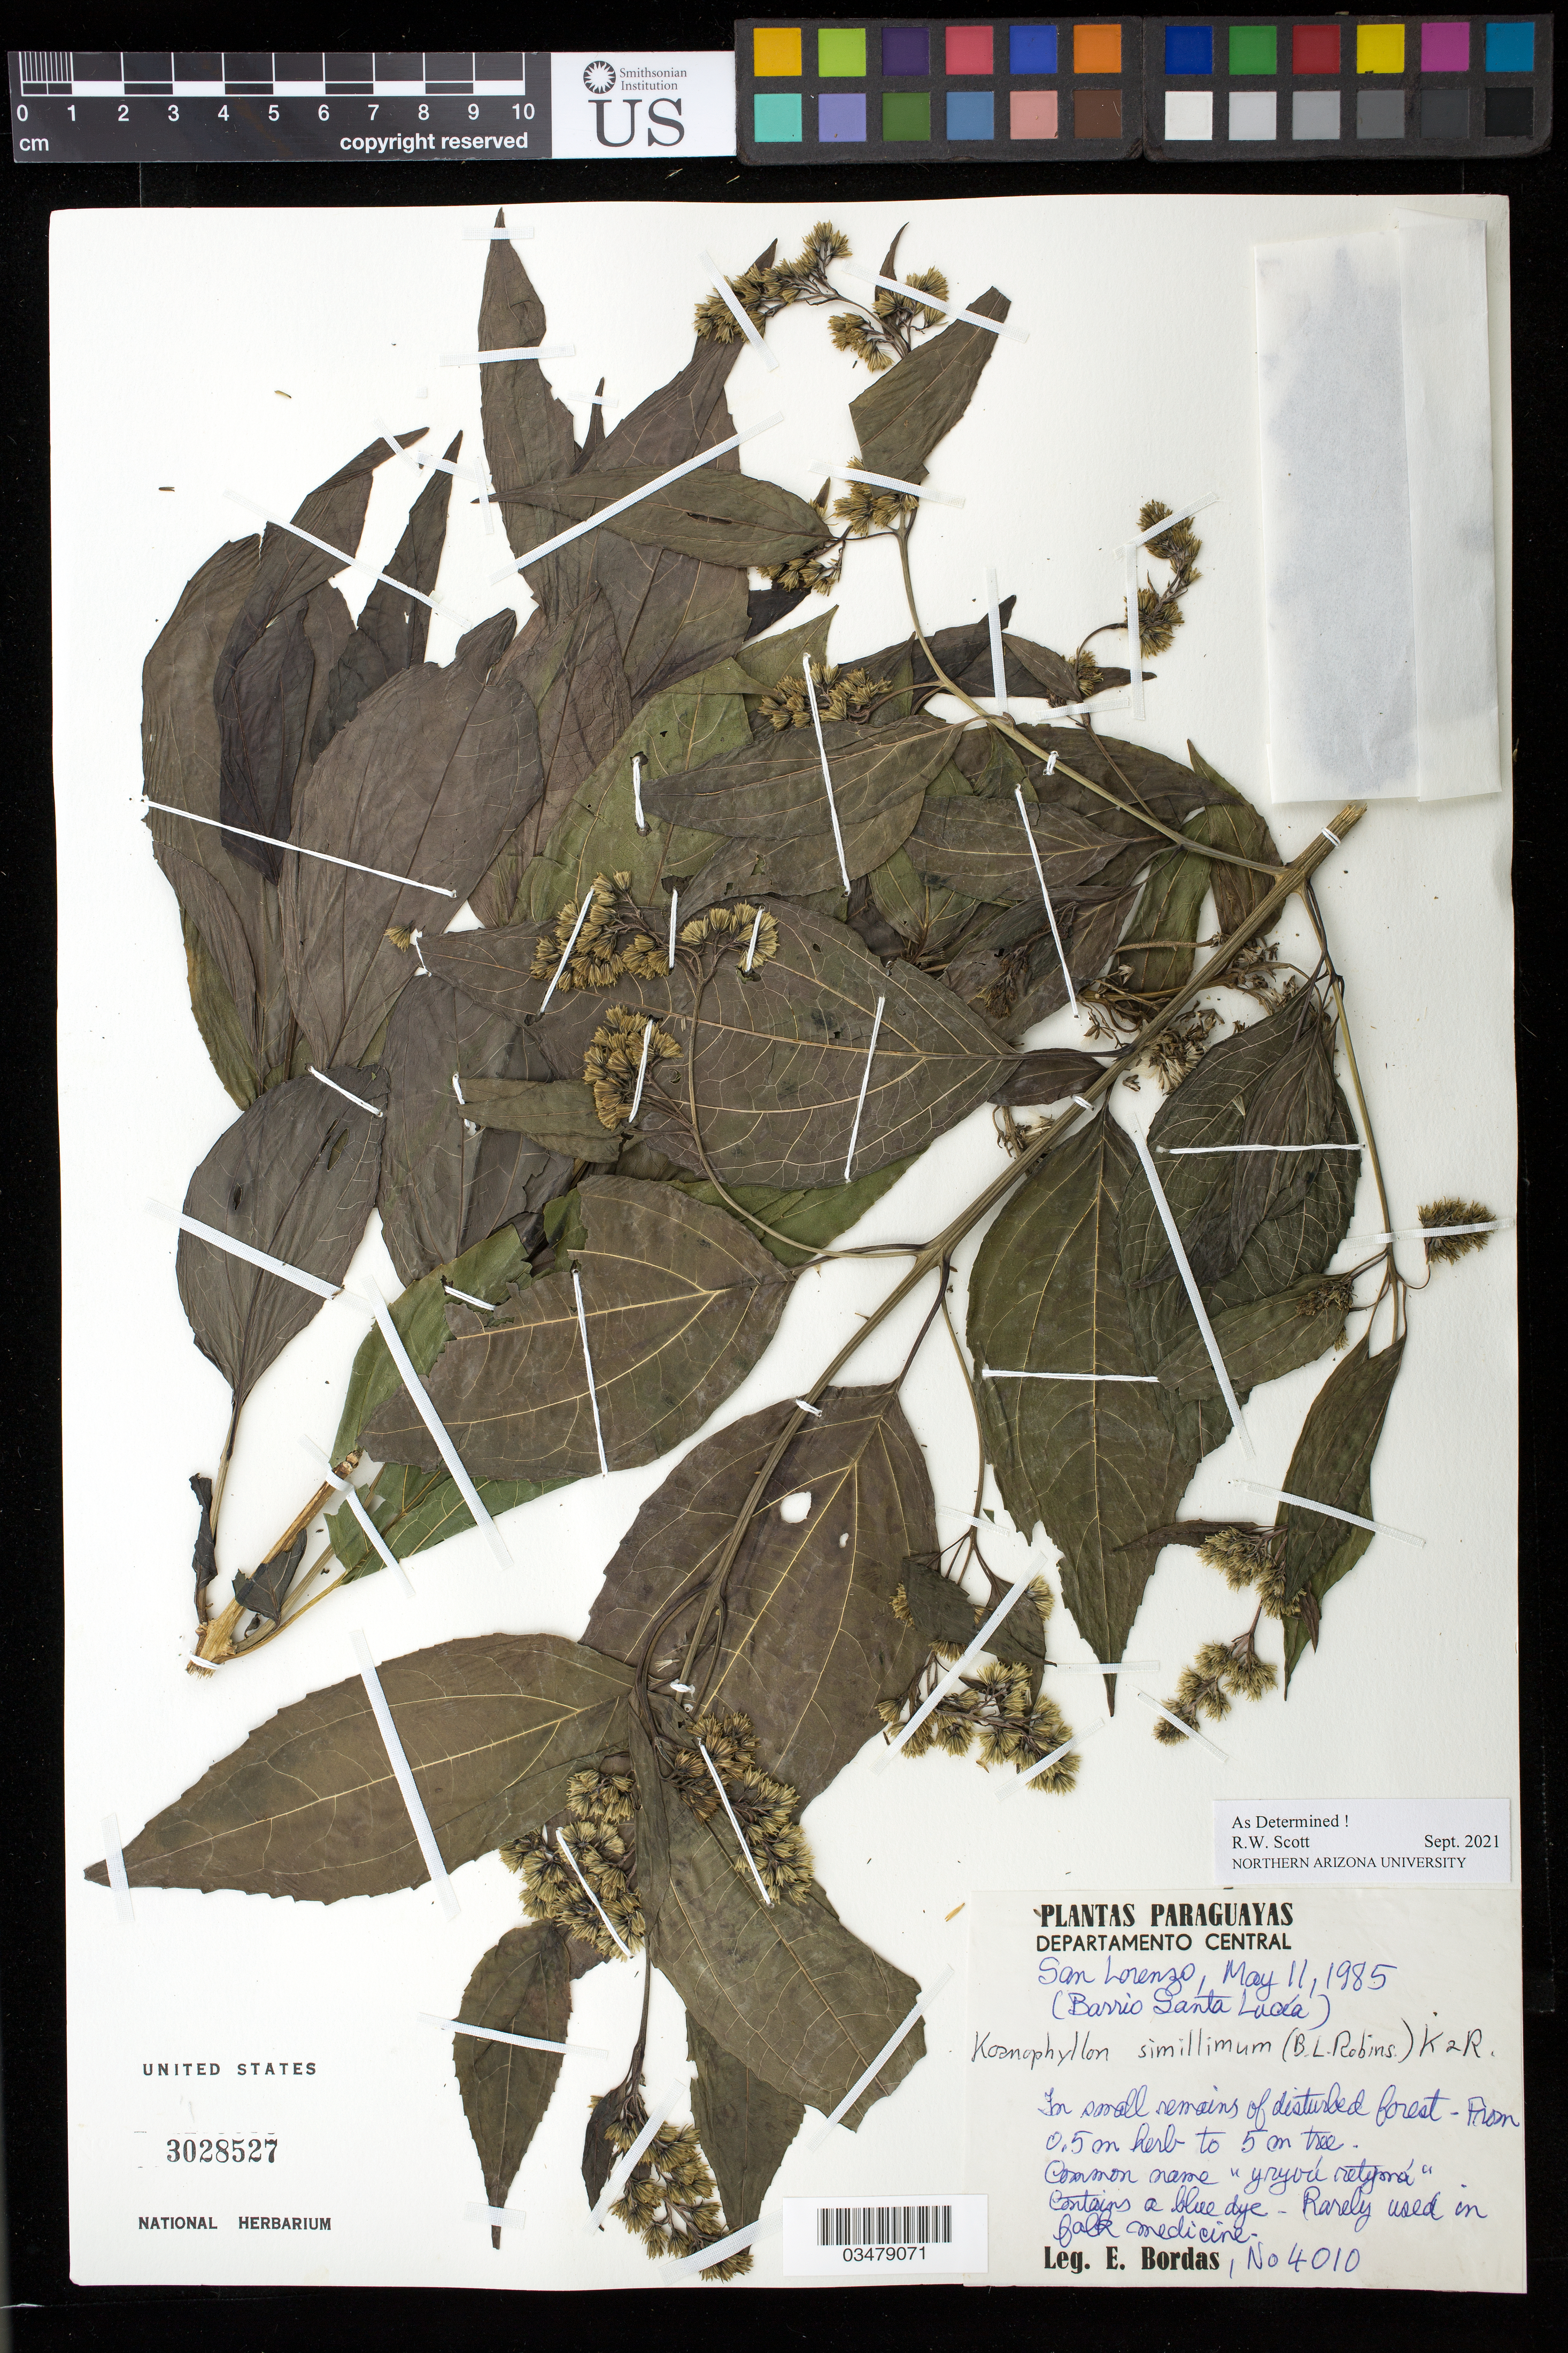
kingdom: Plantae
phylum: Tracheophyta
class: Magnoliopsida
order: Asterales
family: Asteraceae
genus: Koanophyllon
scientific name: Koanophyllon simillimum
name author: (B.L. Rob.) R.M. King & H. Rob.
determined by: Scott, R. W.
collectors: E. Bordas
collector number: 4010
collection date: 1985-05-11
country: Paraguay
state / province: Central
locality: San Lorenzo (Barrio Santa Lucia)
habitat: In small remains of disturbed forest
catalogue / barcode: US 3028527